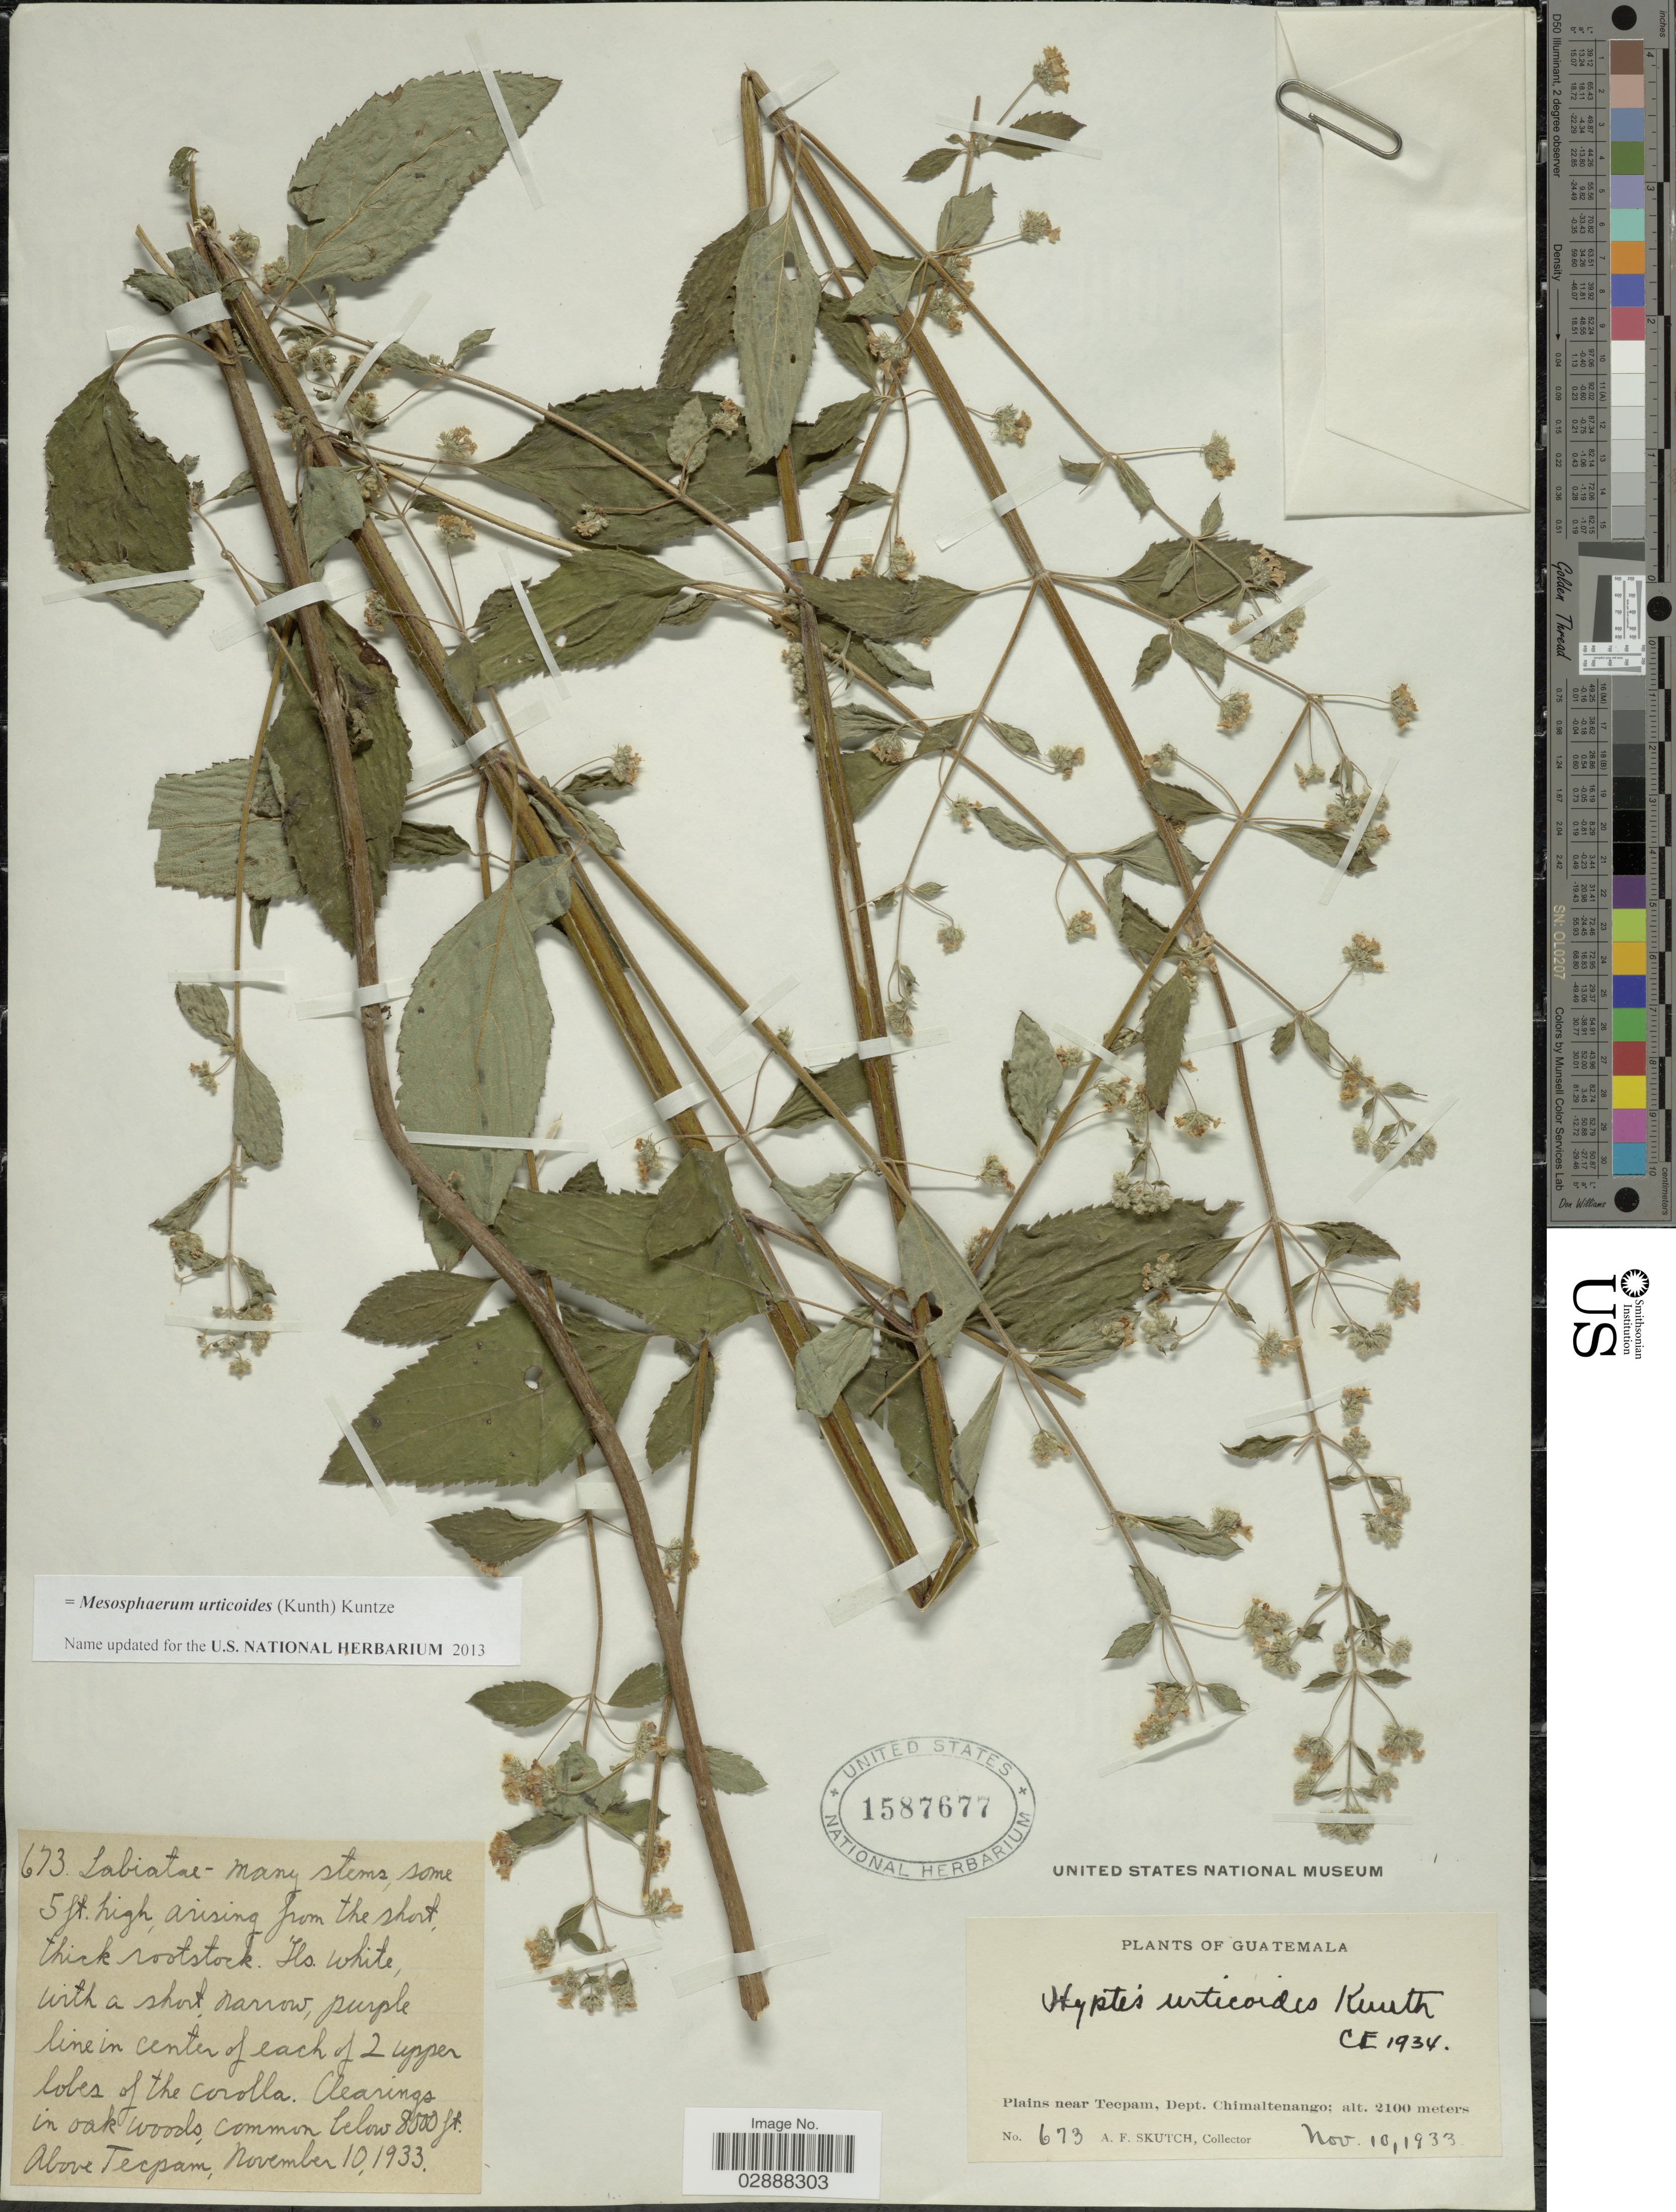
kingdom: Plantae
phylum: Tracheophyta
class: Magnoliopsida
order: Lamiales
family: Lamiaceae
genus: Mesosphaerum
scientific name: Mesosphaerum urticoides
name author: (Kunth) Kuntze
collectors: A. F. Skutch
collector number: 673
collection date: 1933-11-10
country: Guatemala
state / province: Chimaltenango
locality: Plains near Tecpam, Dept. Chimaltenango. Above Tecpam.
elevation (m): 2100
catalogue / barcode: US 1587677